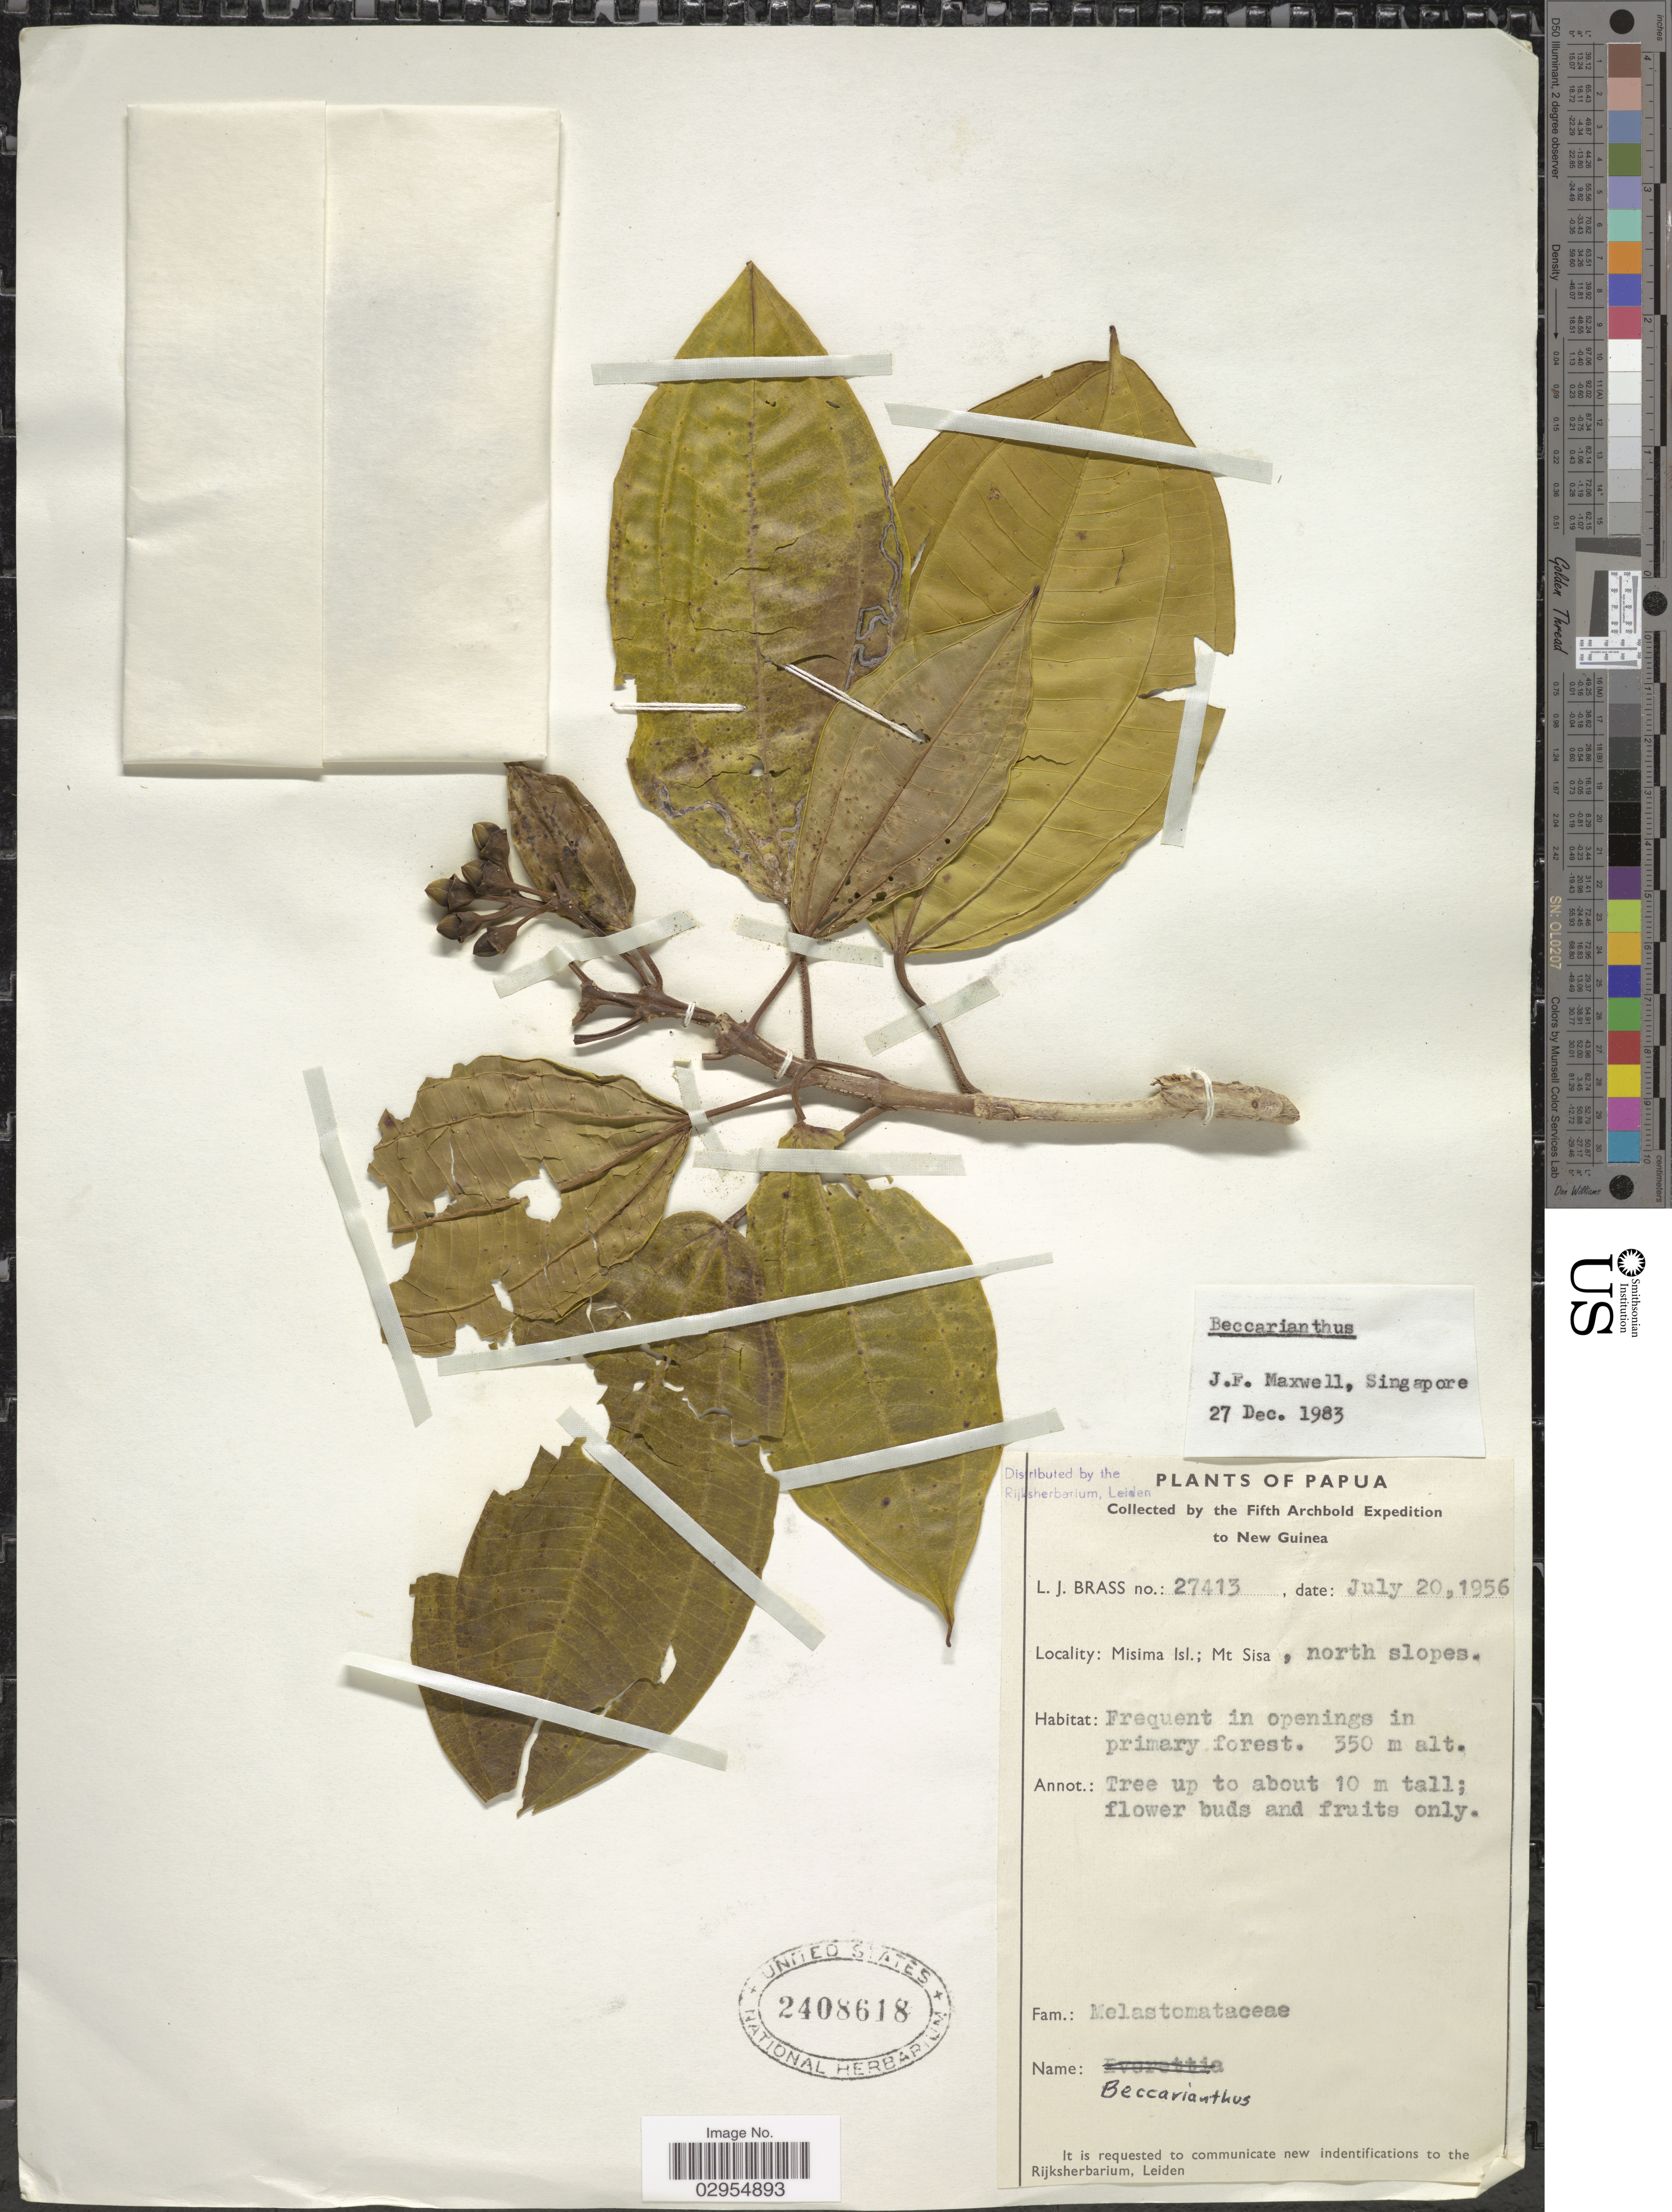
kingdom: Plantae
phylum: Tracheophyta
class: Magnoliopsida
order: Myrtales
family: Melastomataceae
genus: Beccarianthus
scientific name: Beccarianthus sp.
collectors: L. J. Brass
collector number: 27413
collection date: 1956-07-20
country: Papua New Guinea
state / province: Milne Bay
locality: Papua. Misima Isl.; Mt Sisa, north slopes.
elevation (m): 350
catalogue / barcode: US 2408618